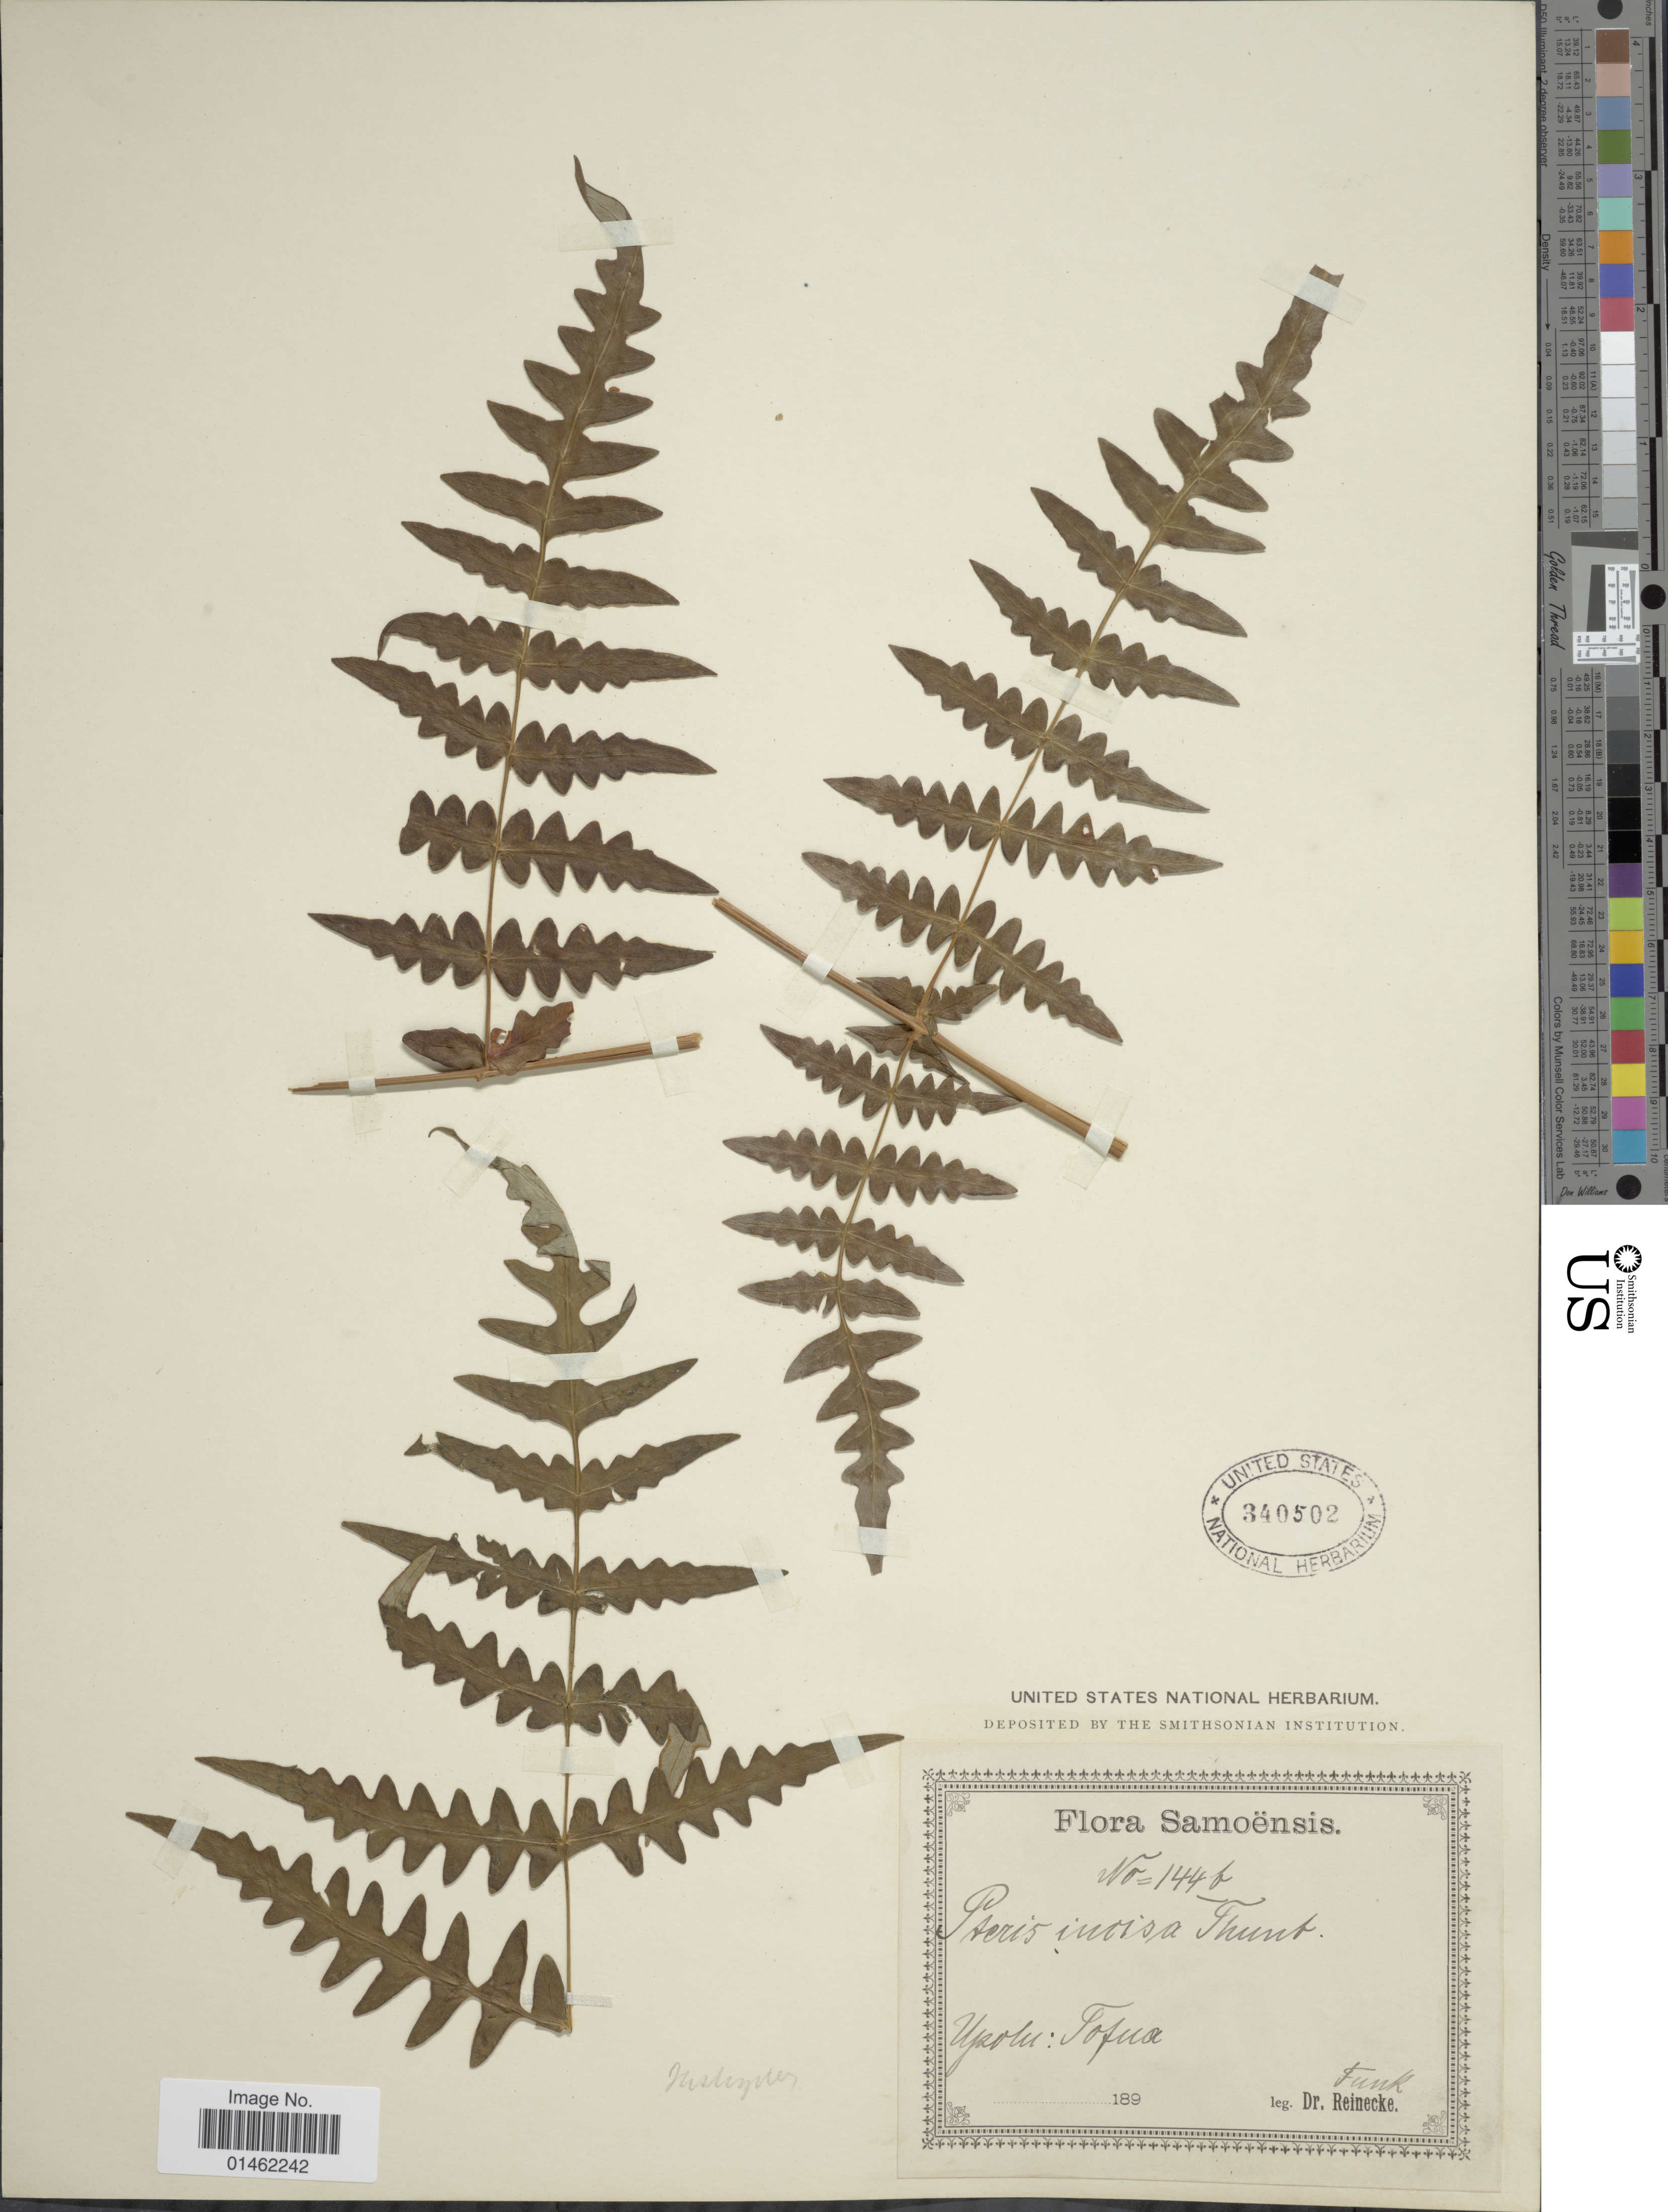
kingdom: Plantae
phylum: Tracheophyta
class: Polypodiopsida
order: Polypodiales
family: Dennstaedtiaceae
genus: Histiopteris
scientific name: Histiopteris incisa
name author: (Thunb.) J. Sm.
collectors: -. Funk & -- Reinecke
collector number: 144b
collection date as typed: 189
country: Samoa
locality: Samoënsis, Upolu: Tofua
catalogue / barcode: US 340502